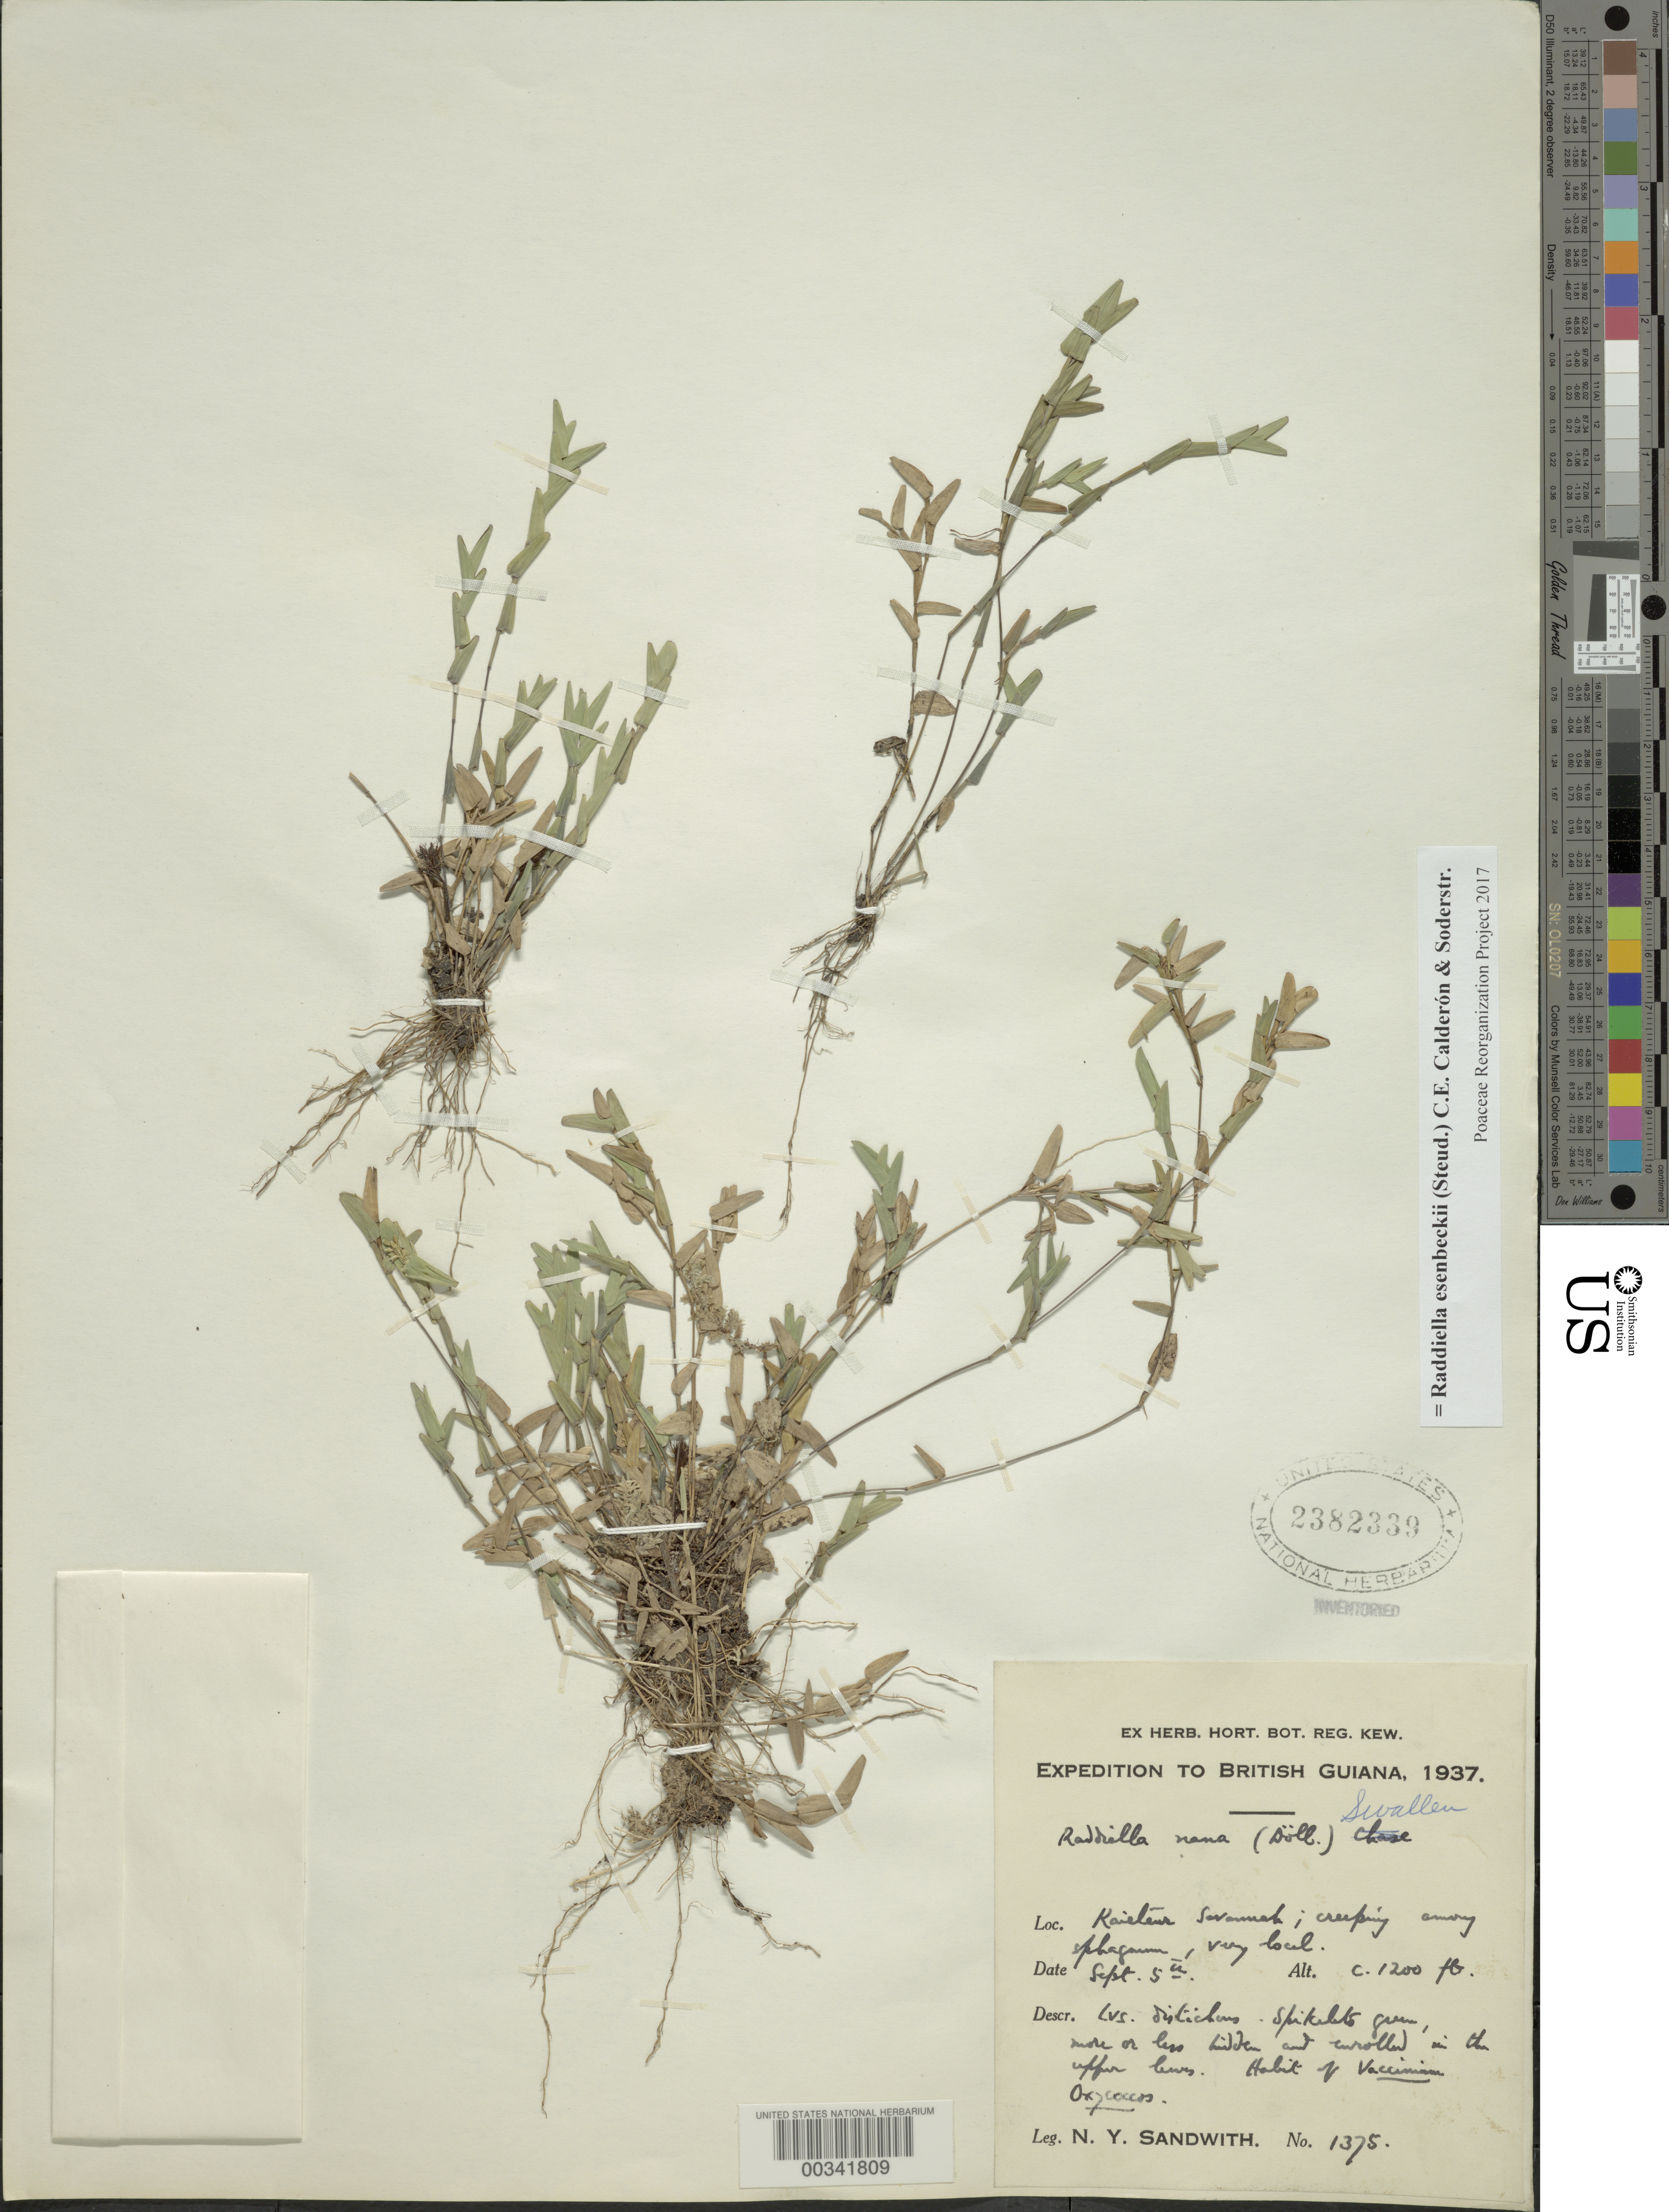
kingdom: Plantae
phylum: Tracheophyta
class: Liliopsida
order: Poales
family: Poaceae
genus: Raddiella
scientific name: Raddiella esenbeckii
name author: (Steud.) C. E. Calderón & Soderstr.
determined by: Poaceae Reorganization Project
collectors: N. Y. Sandwith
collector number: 1375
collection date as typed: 05 Sep 1937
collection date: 1937-09-05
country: Guyana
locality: Kaieteur savannah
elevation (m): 366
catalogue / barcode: US 2382339